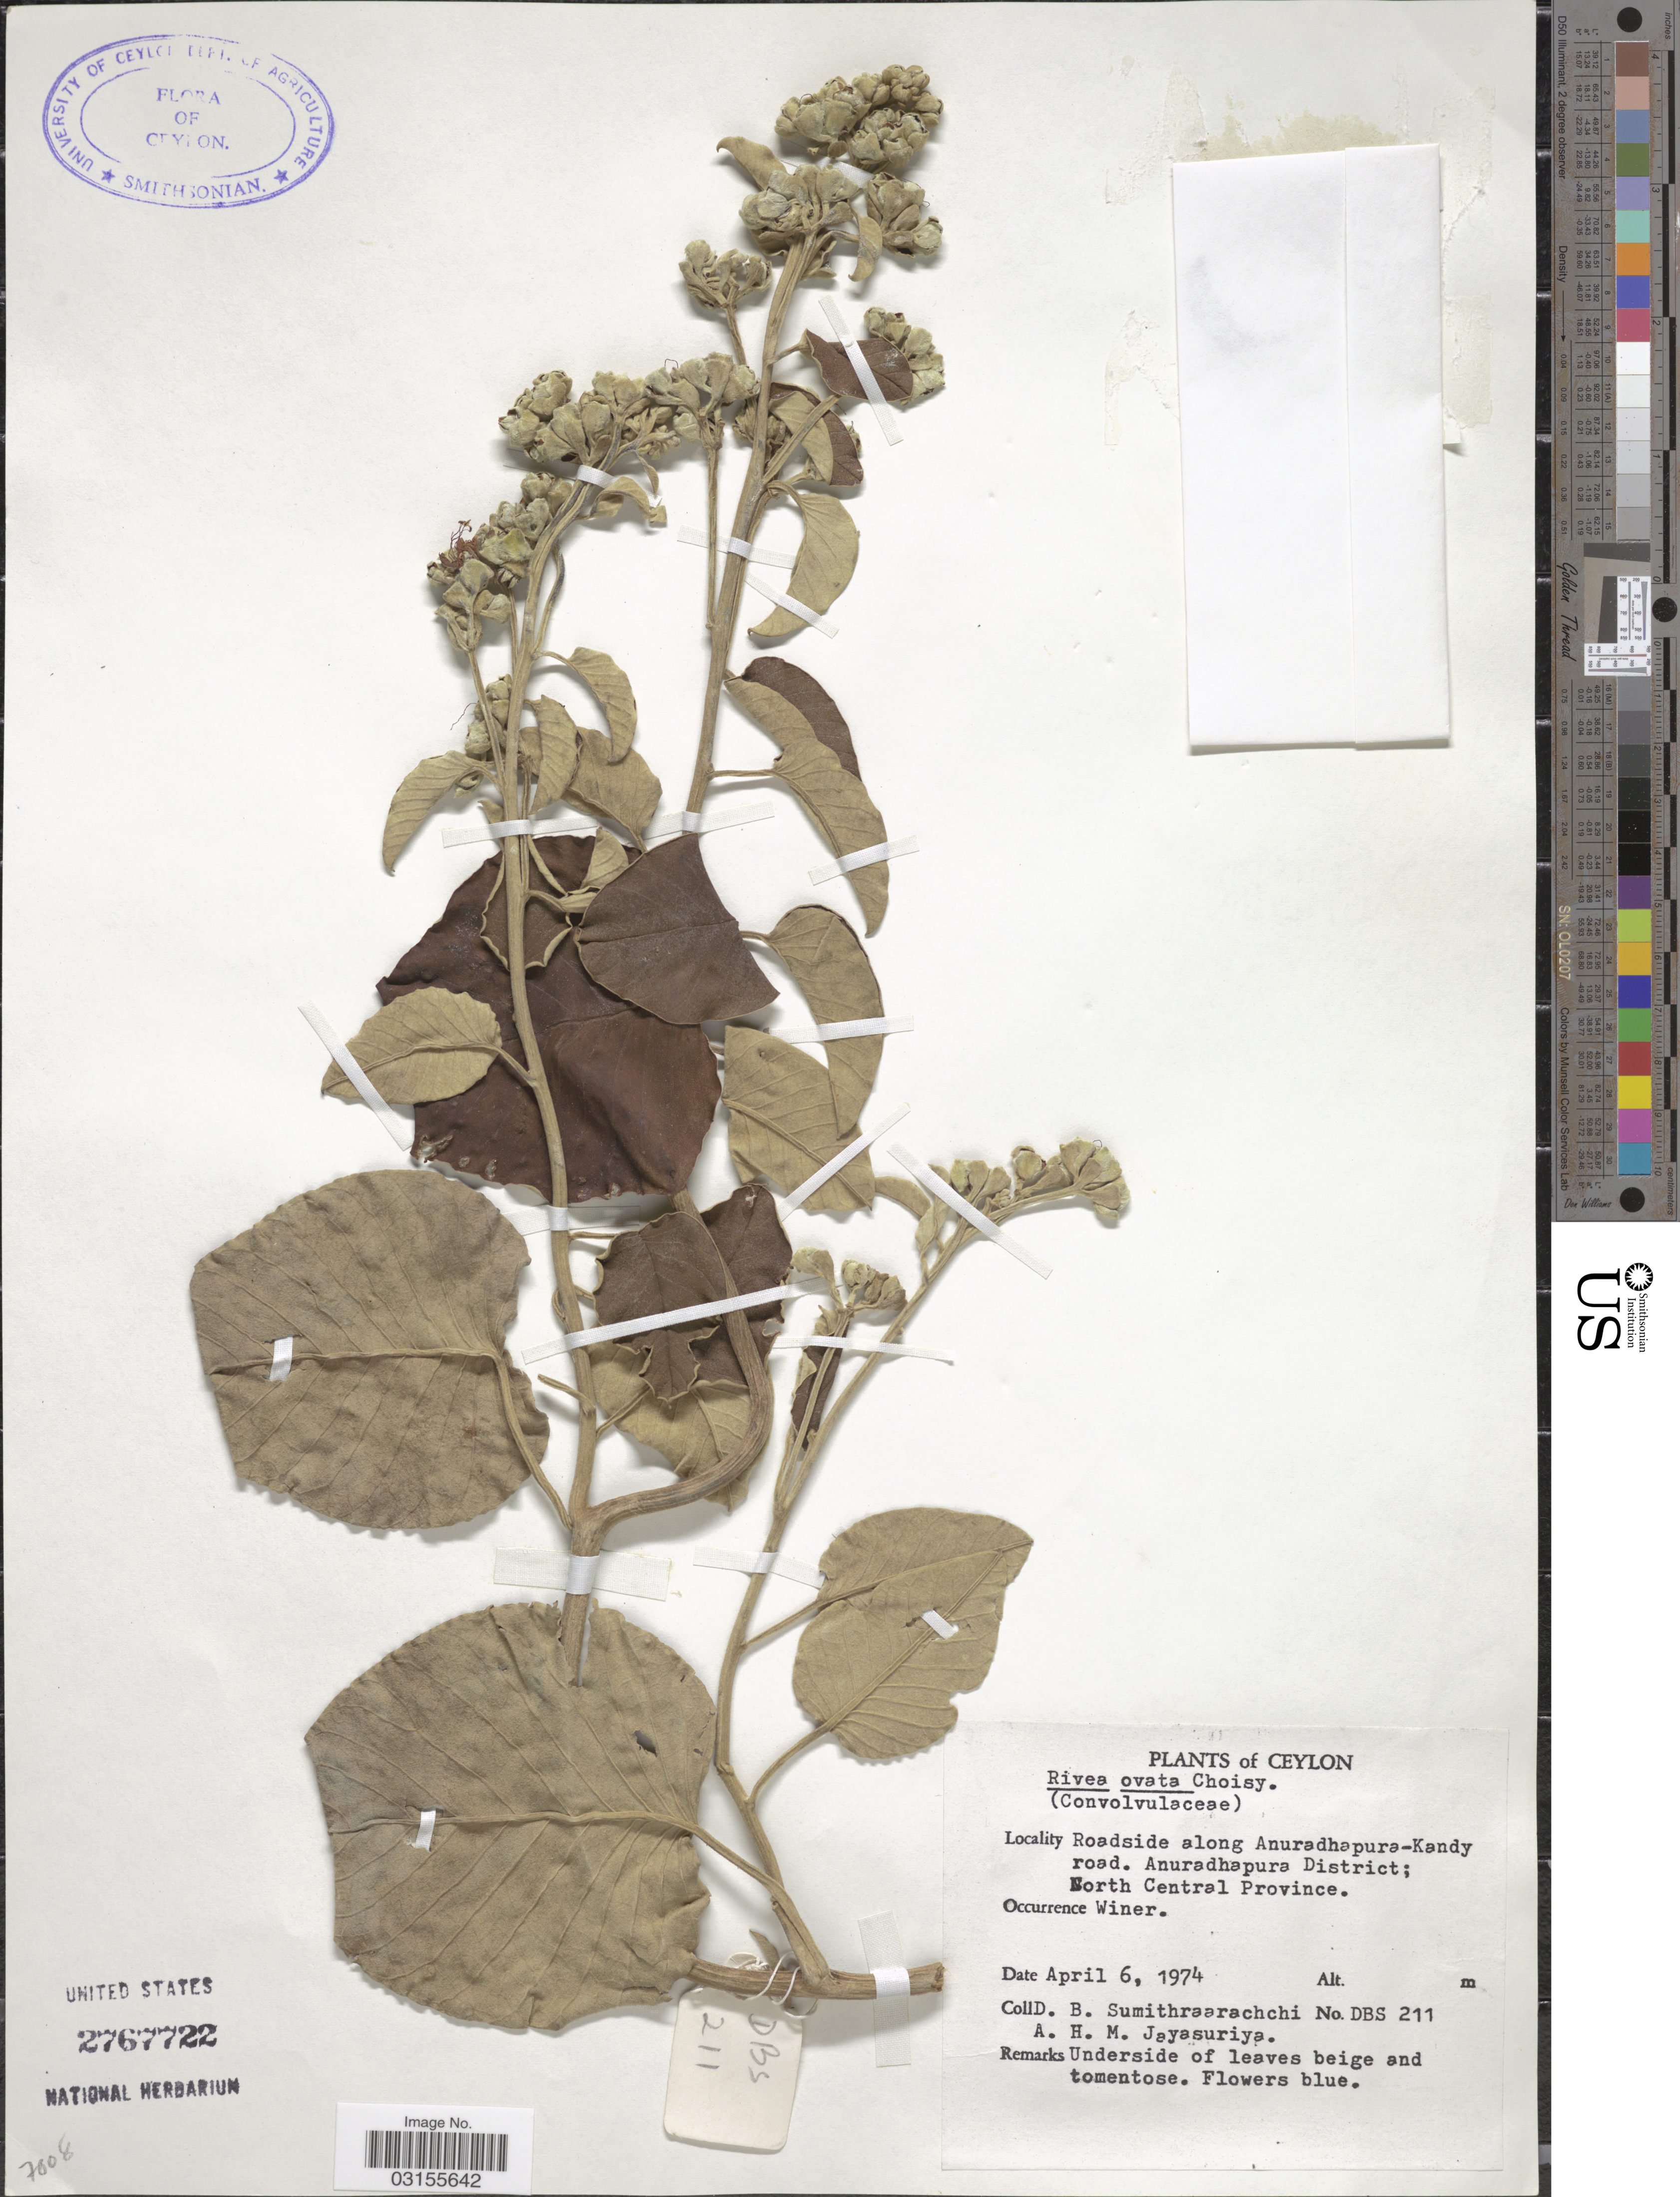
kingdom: Plantae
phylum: Tracheophyta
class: Magnoliopsida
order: Solanales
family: Convolvulaceae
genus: Rivea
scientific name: Rivea sp.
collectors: B. Sumithraarachchi & A. H. Jayasuriya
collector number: DBS 211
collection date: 1974-04-06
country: Sri Lanka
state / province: North Central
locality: Ceylon. Roadside along Anuradhapura-Kandy road. Anuradhapura District.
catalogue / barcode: US 2767722